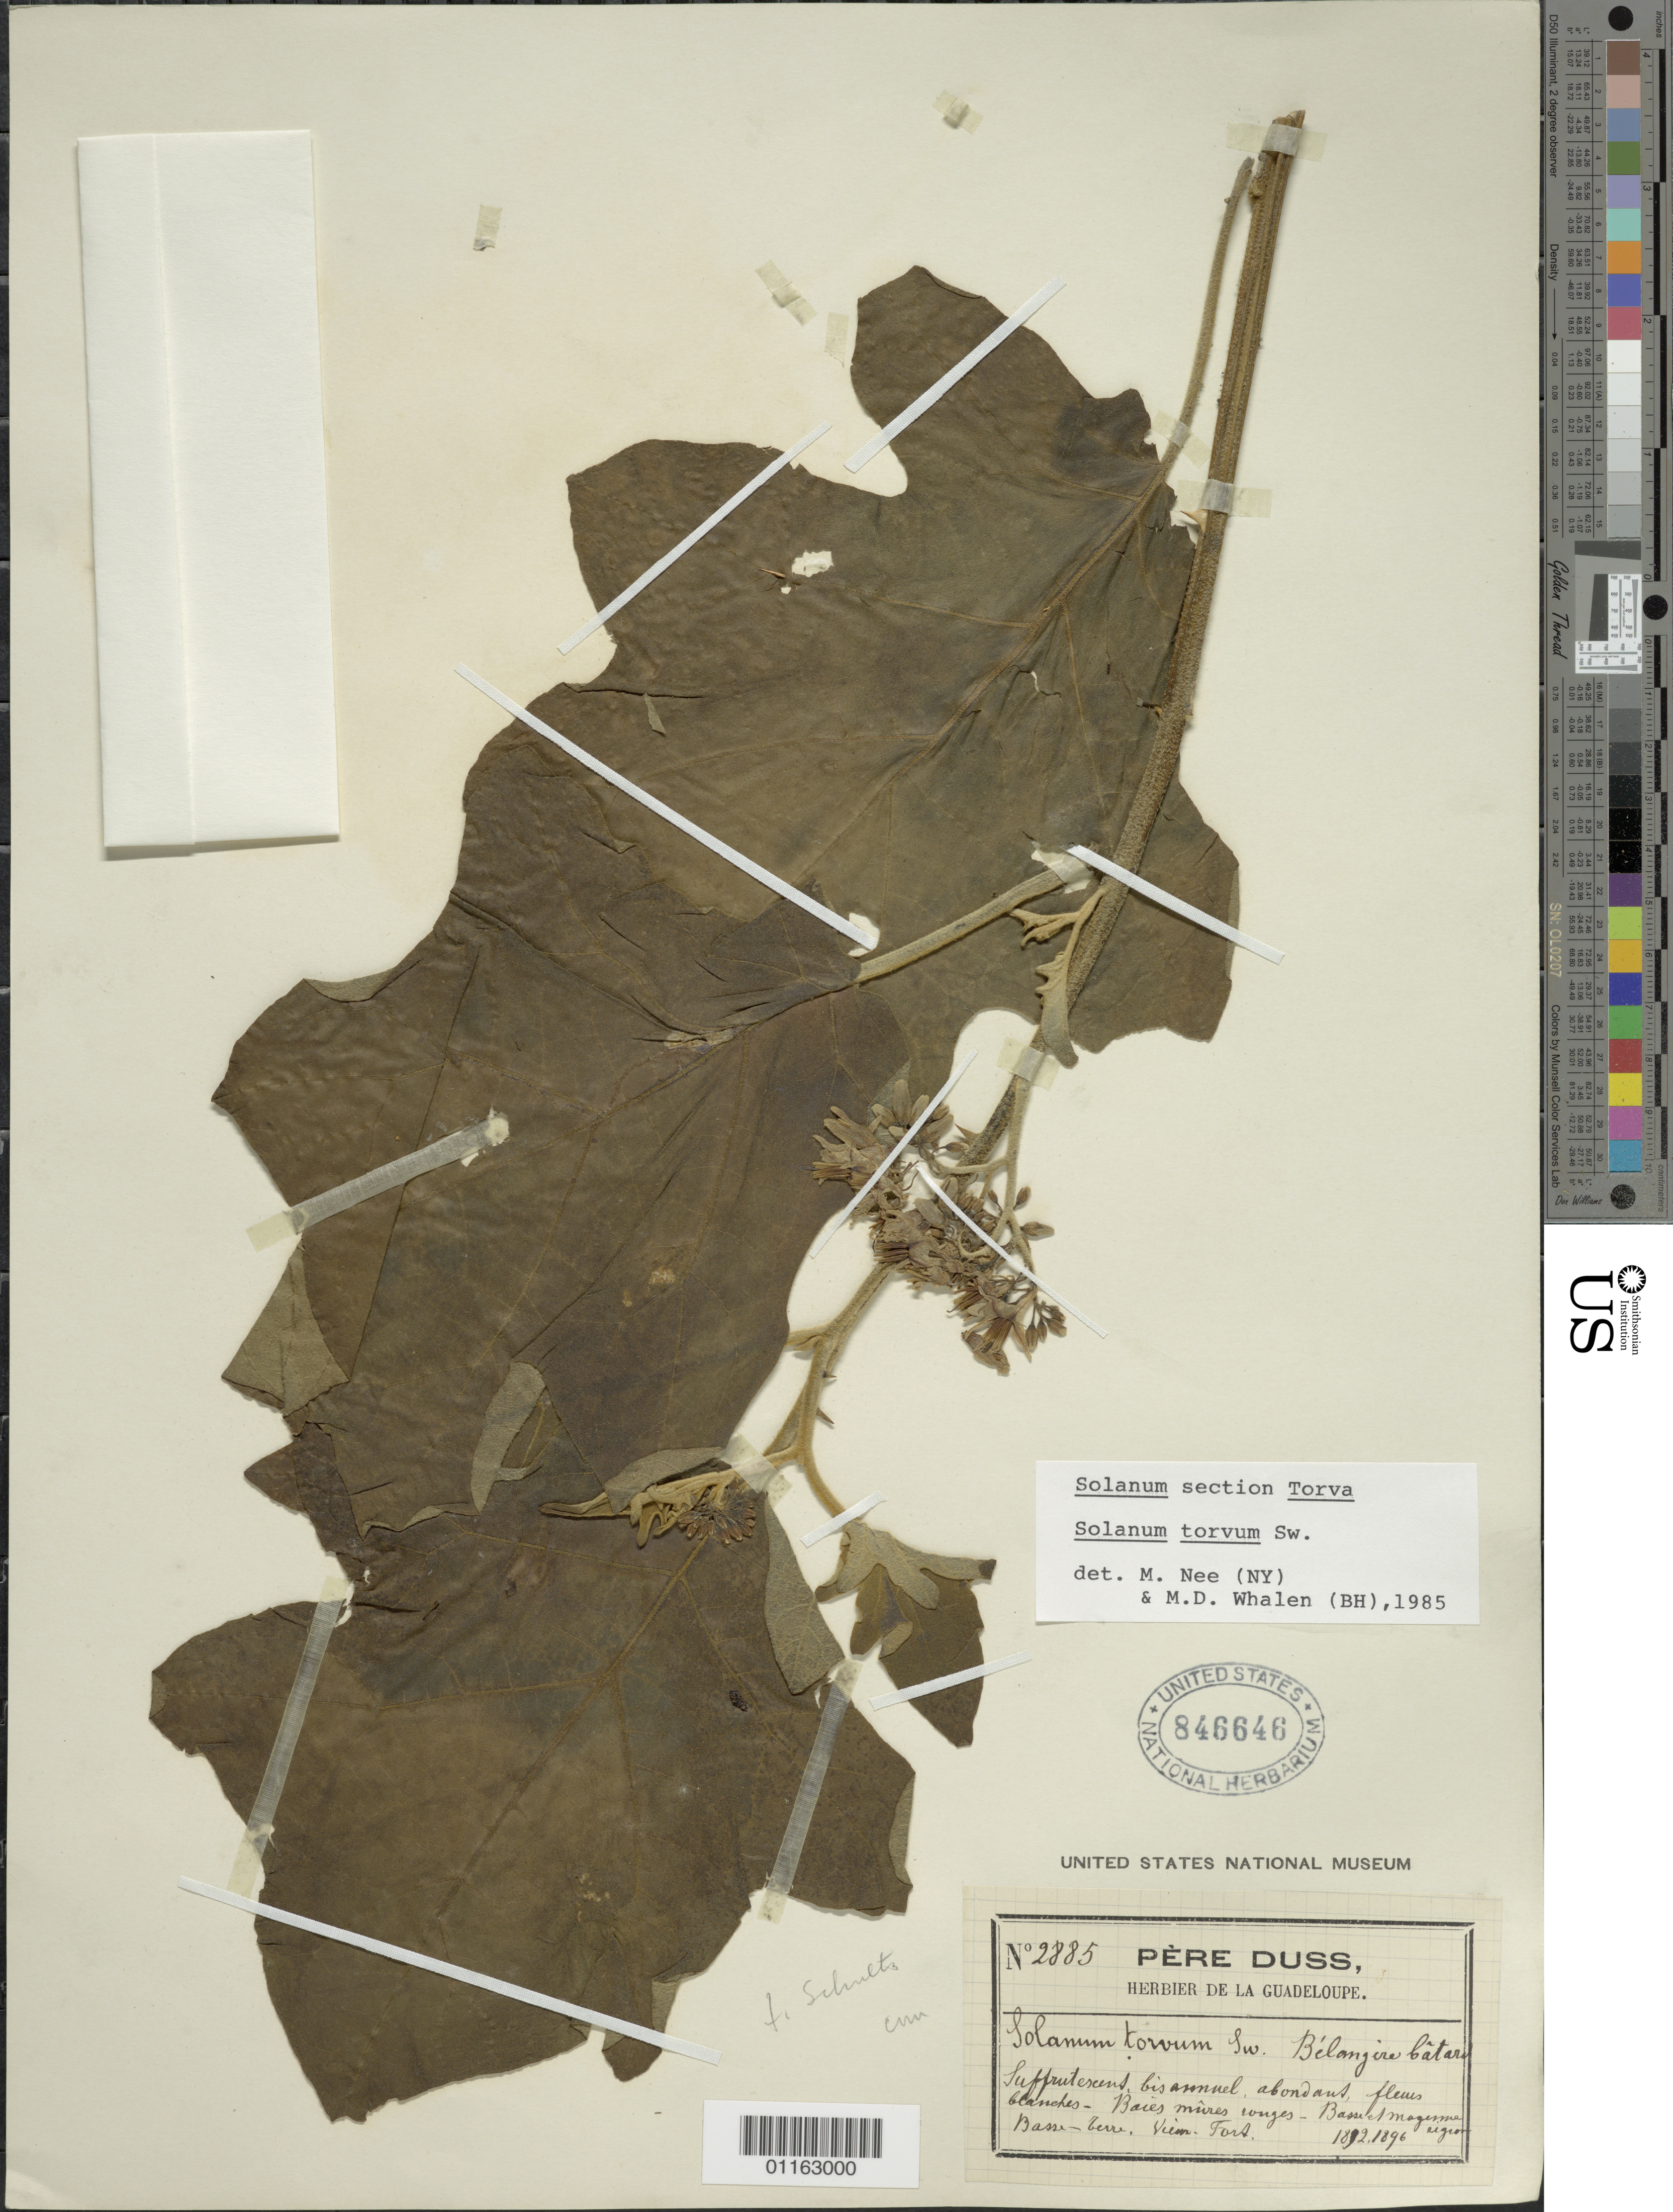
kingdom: Plantae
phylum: Tracheophyta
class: Magnoliopsida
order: Solanales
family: Solanaceae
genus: Solanum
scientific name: Solanum torvum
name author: Sw.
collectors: Père Duss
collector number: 2885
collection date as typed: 18 Feb 1896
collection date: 1896-02-18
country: Guadeloupe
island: Basse-Terre I.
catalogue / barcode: US 846646